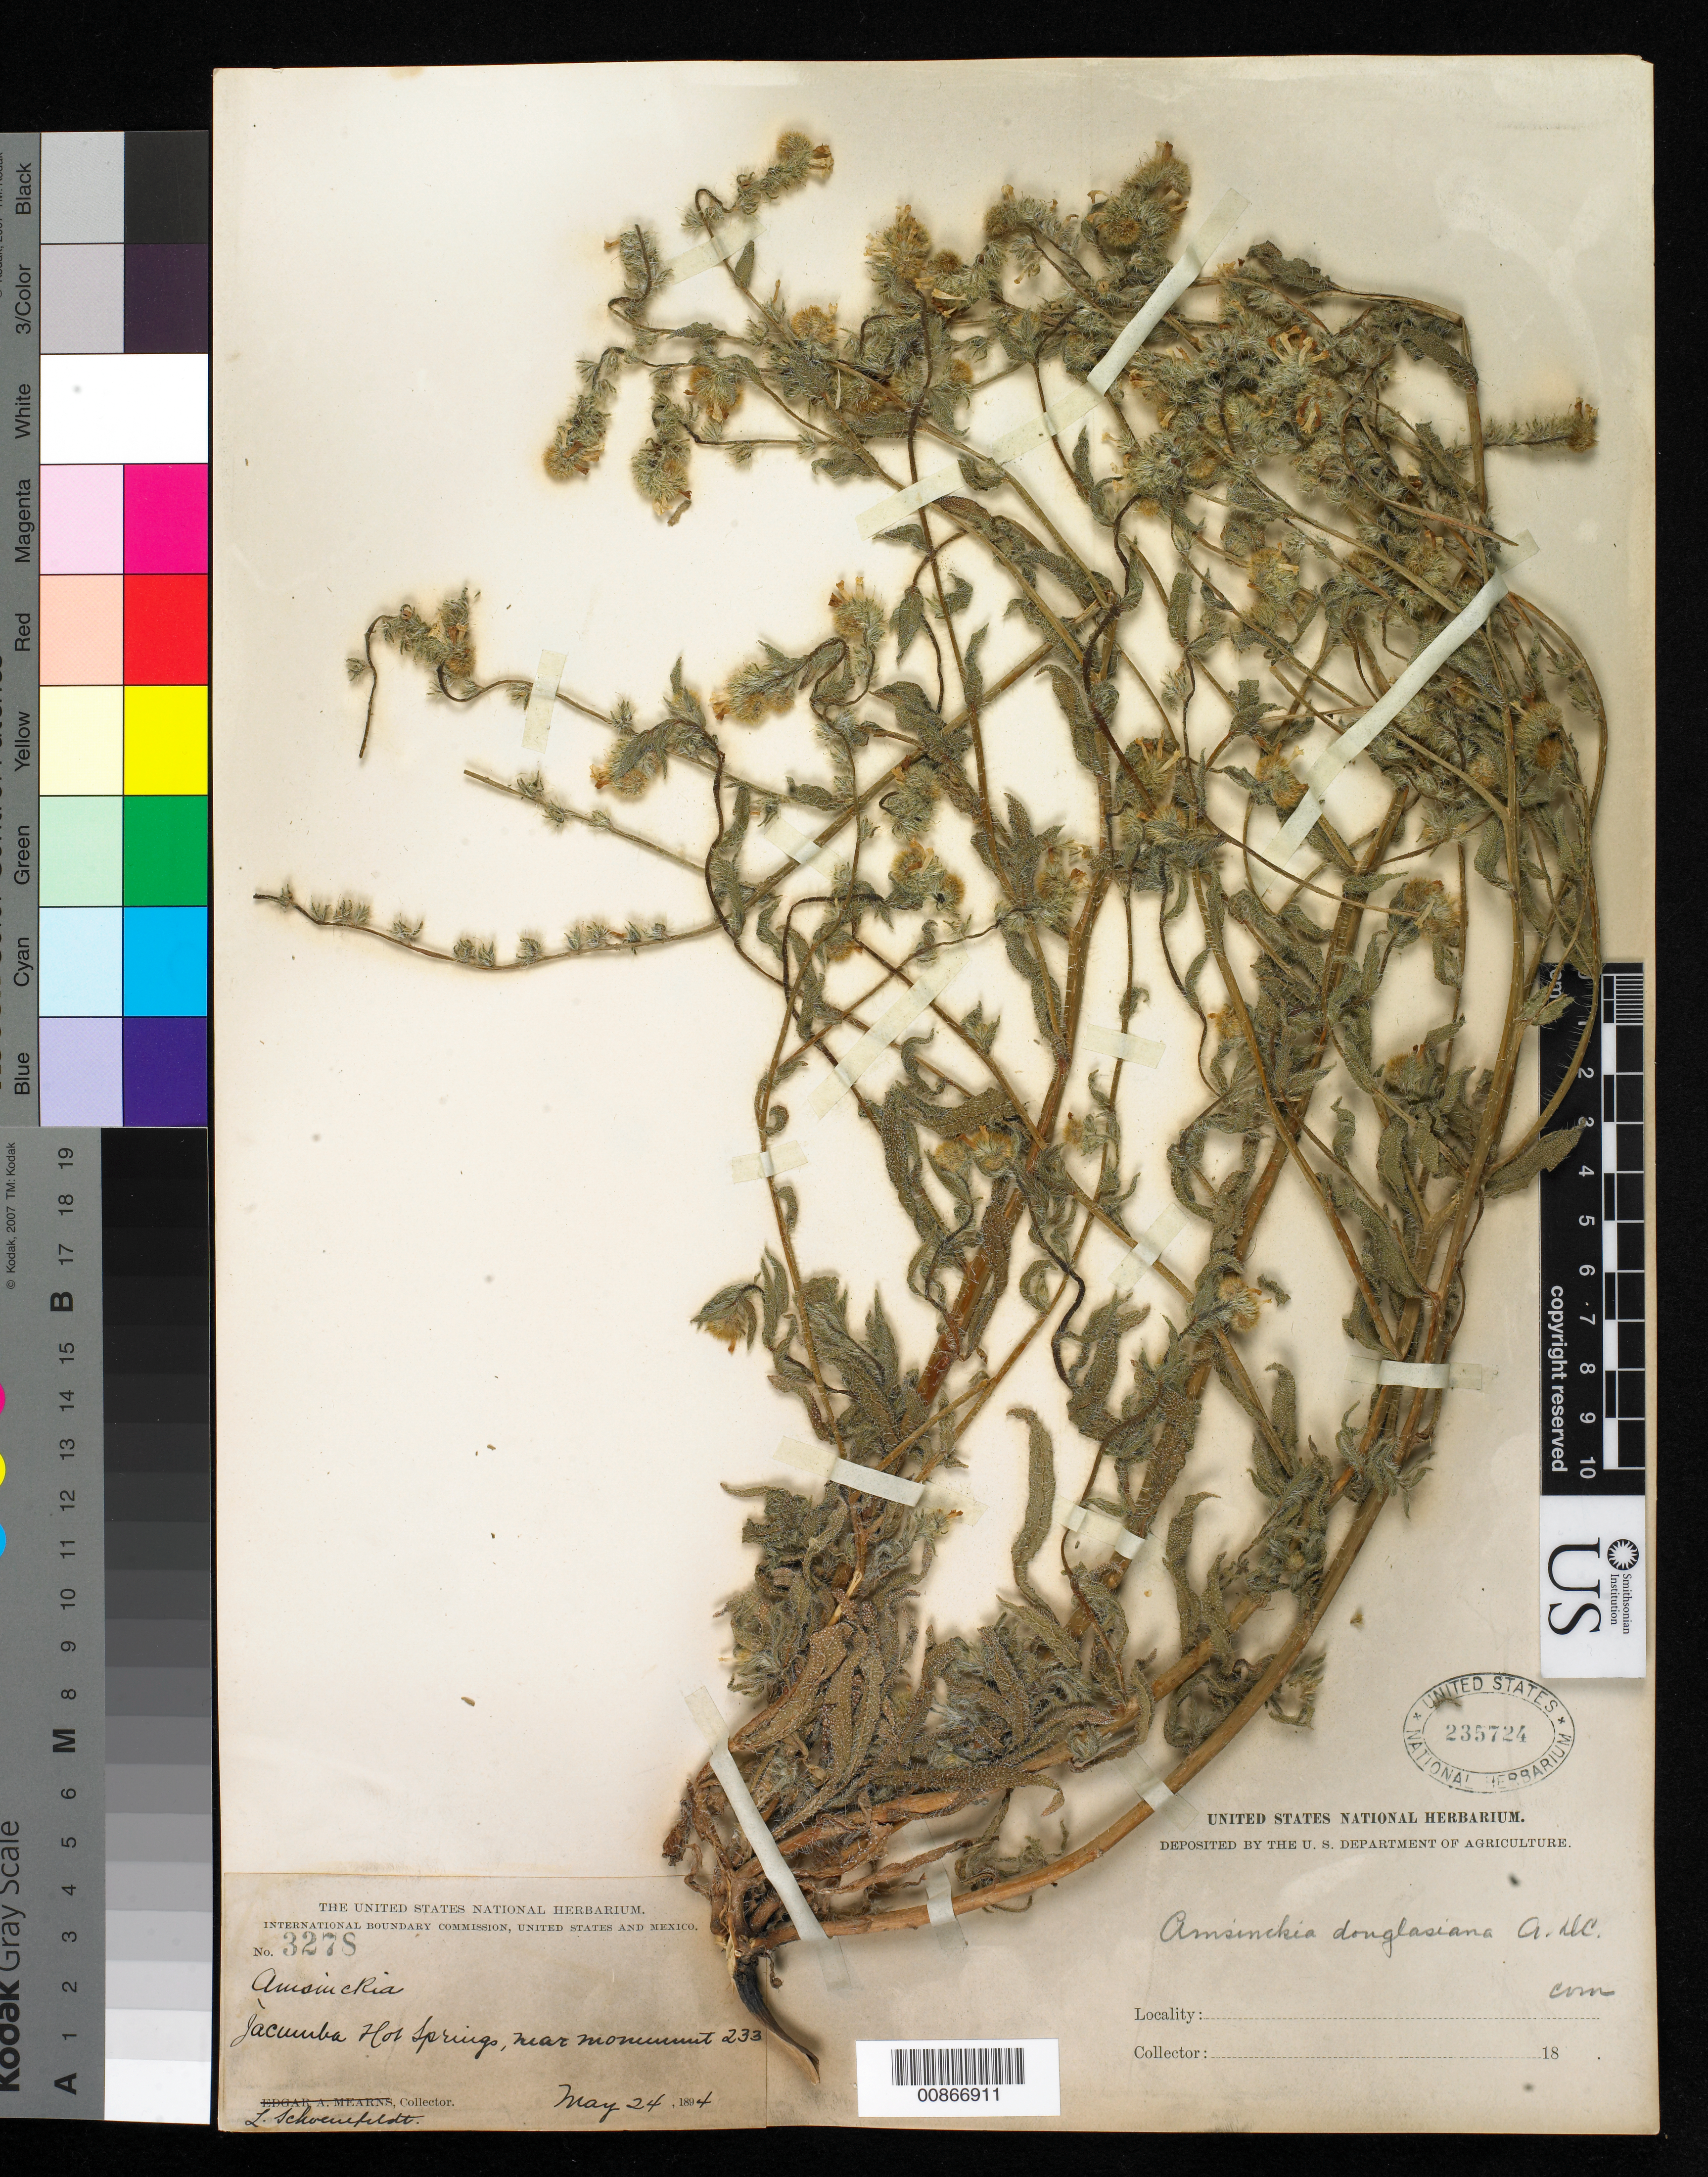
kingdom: Plantae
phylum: Tracheophyta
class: Magnoliopsida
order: Boraginales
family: Boraginaceae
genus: Amsinckia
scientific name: Amsinckia douglasiana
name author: A. DC.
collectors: L. Schoenfeldt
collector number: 3278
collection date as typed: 24 May 1894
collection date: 1894-05-24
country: United States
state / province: California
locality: Jacumba Hot Springs, near monument 233. California.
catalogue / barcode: US 235724